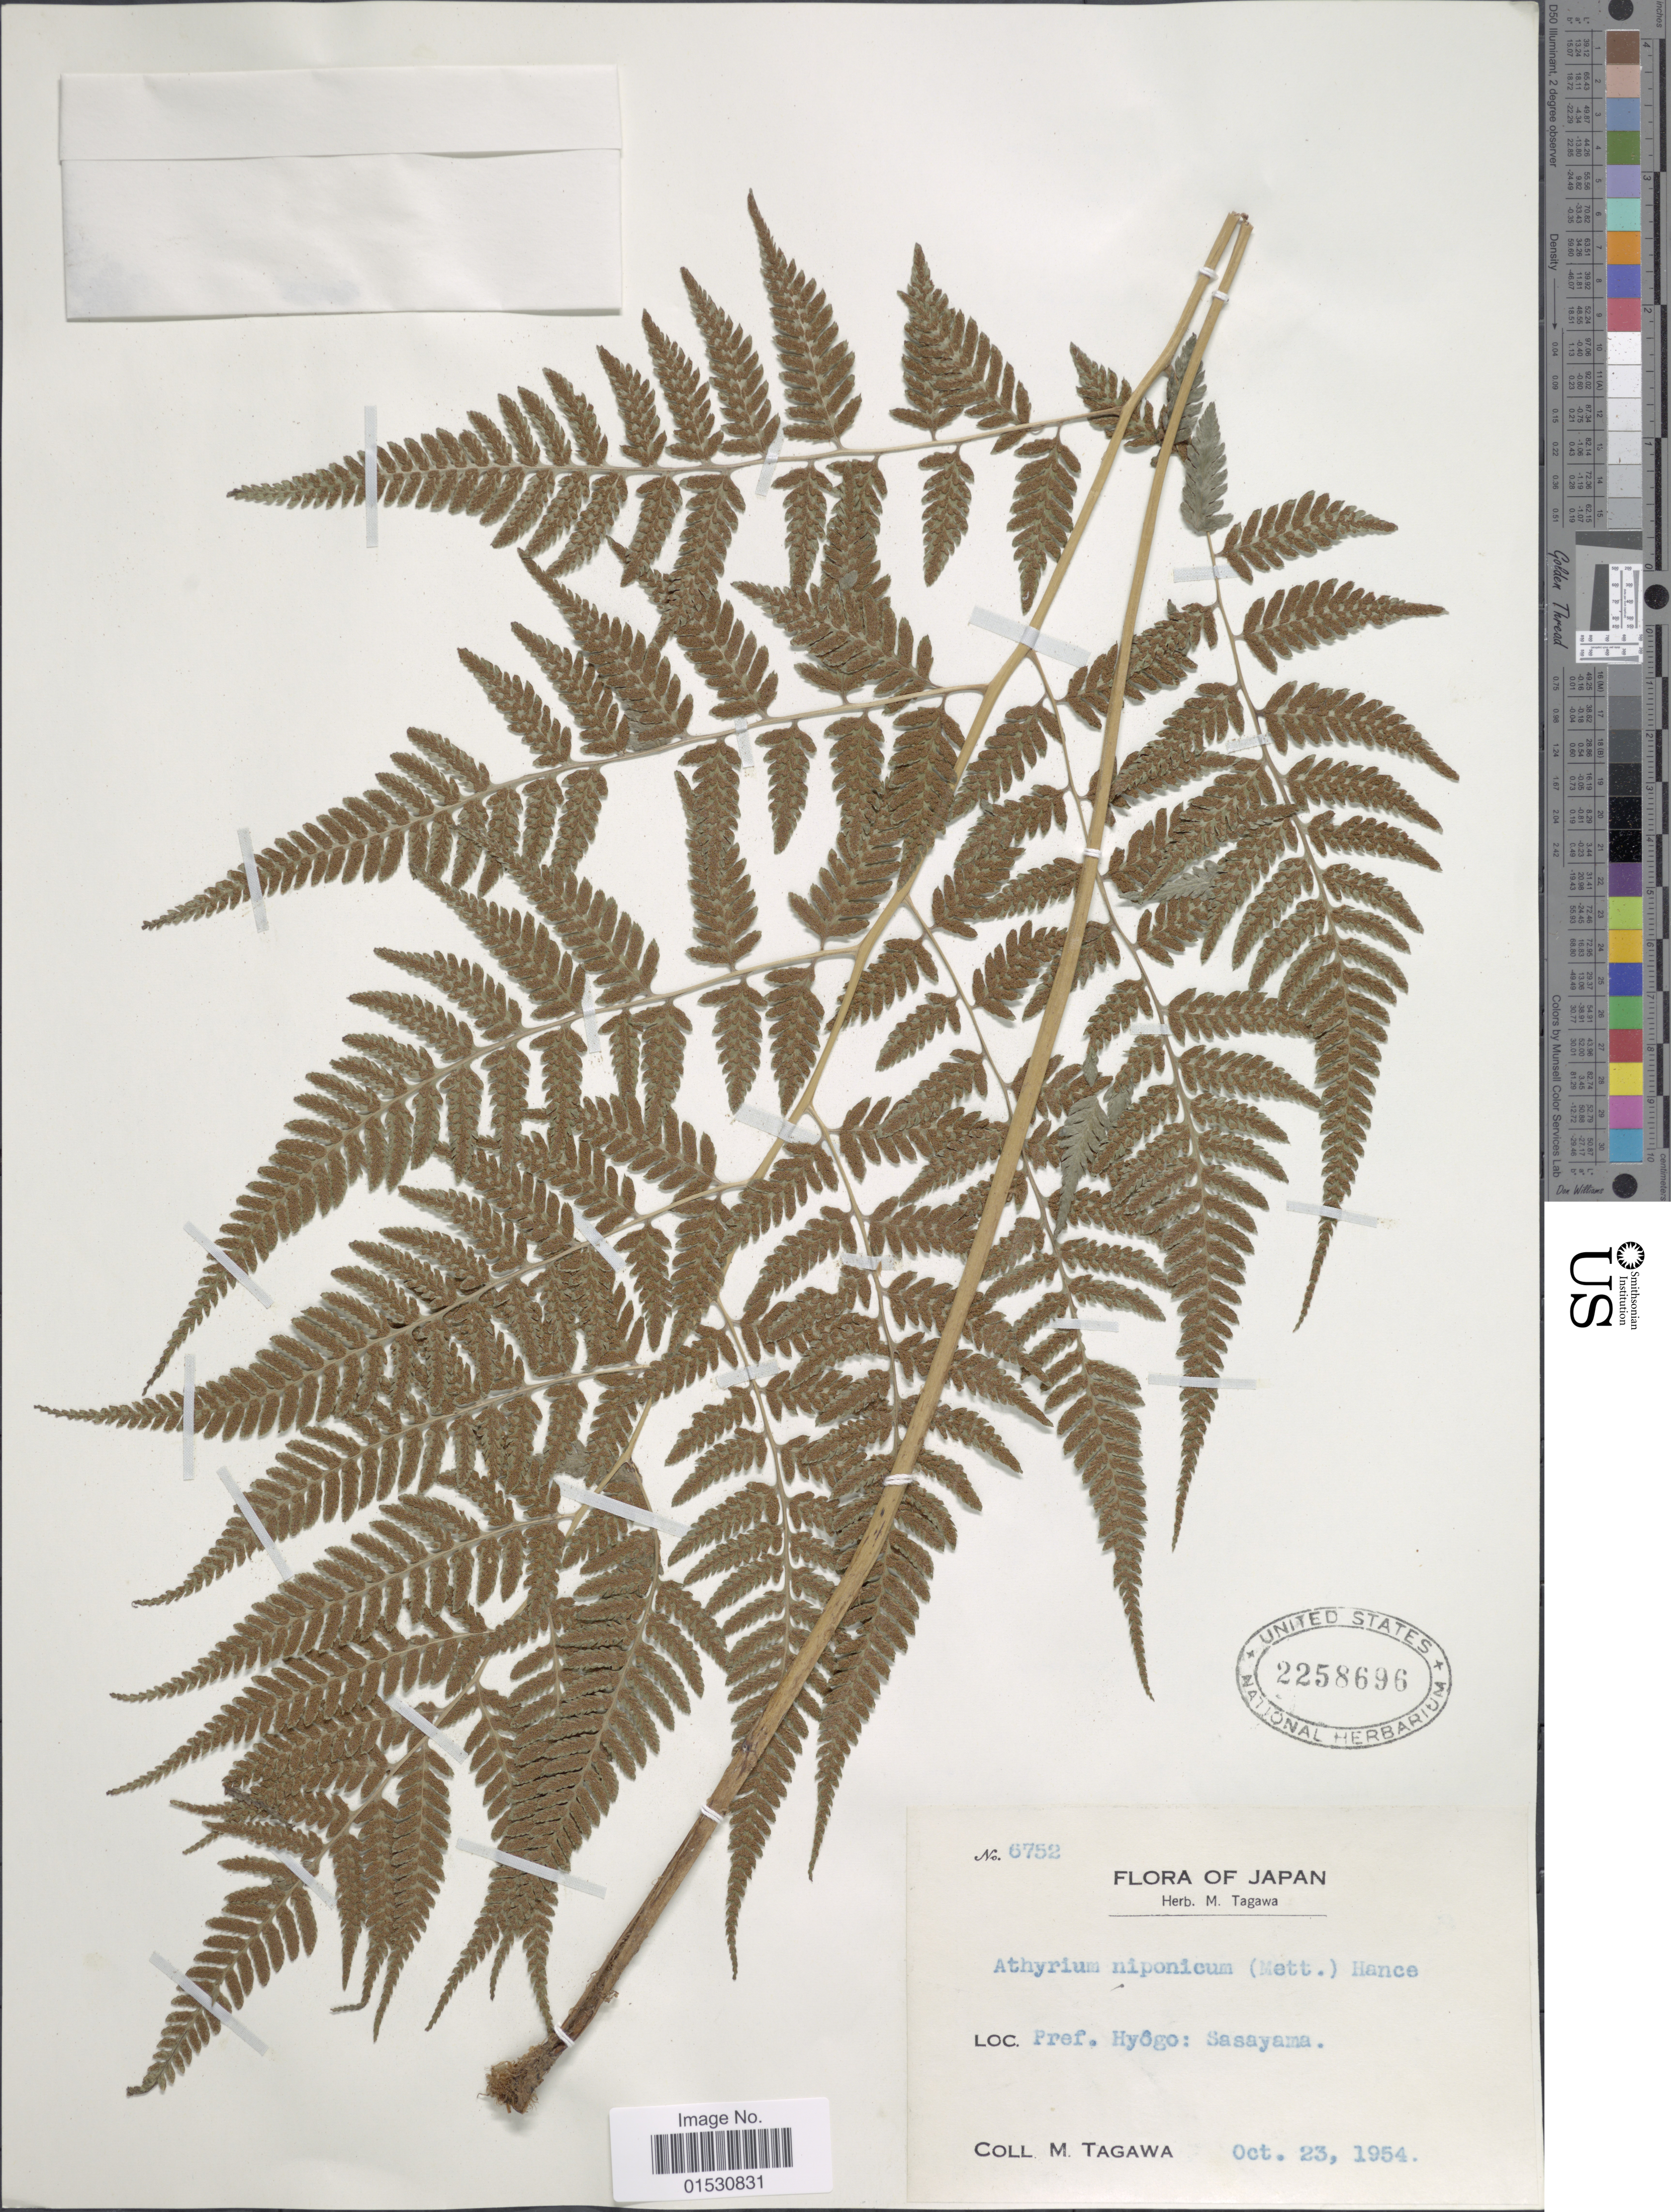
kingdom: Plantae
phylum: Tracheophyta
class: Polypodiopsida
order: Polypodiales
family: Athyriaceae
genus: Athyrium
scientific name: Athyrium nipponicum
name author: (Mett.) Hance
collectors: M. Tagawa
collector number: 6752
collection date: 1954-10-23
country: Japan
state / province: Hyogo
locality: Pref. Hyogo: Sasayama.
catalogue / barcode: US 2258696